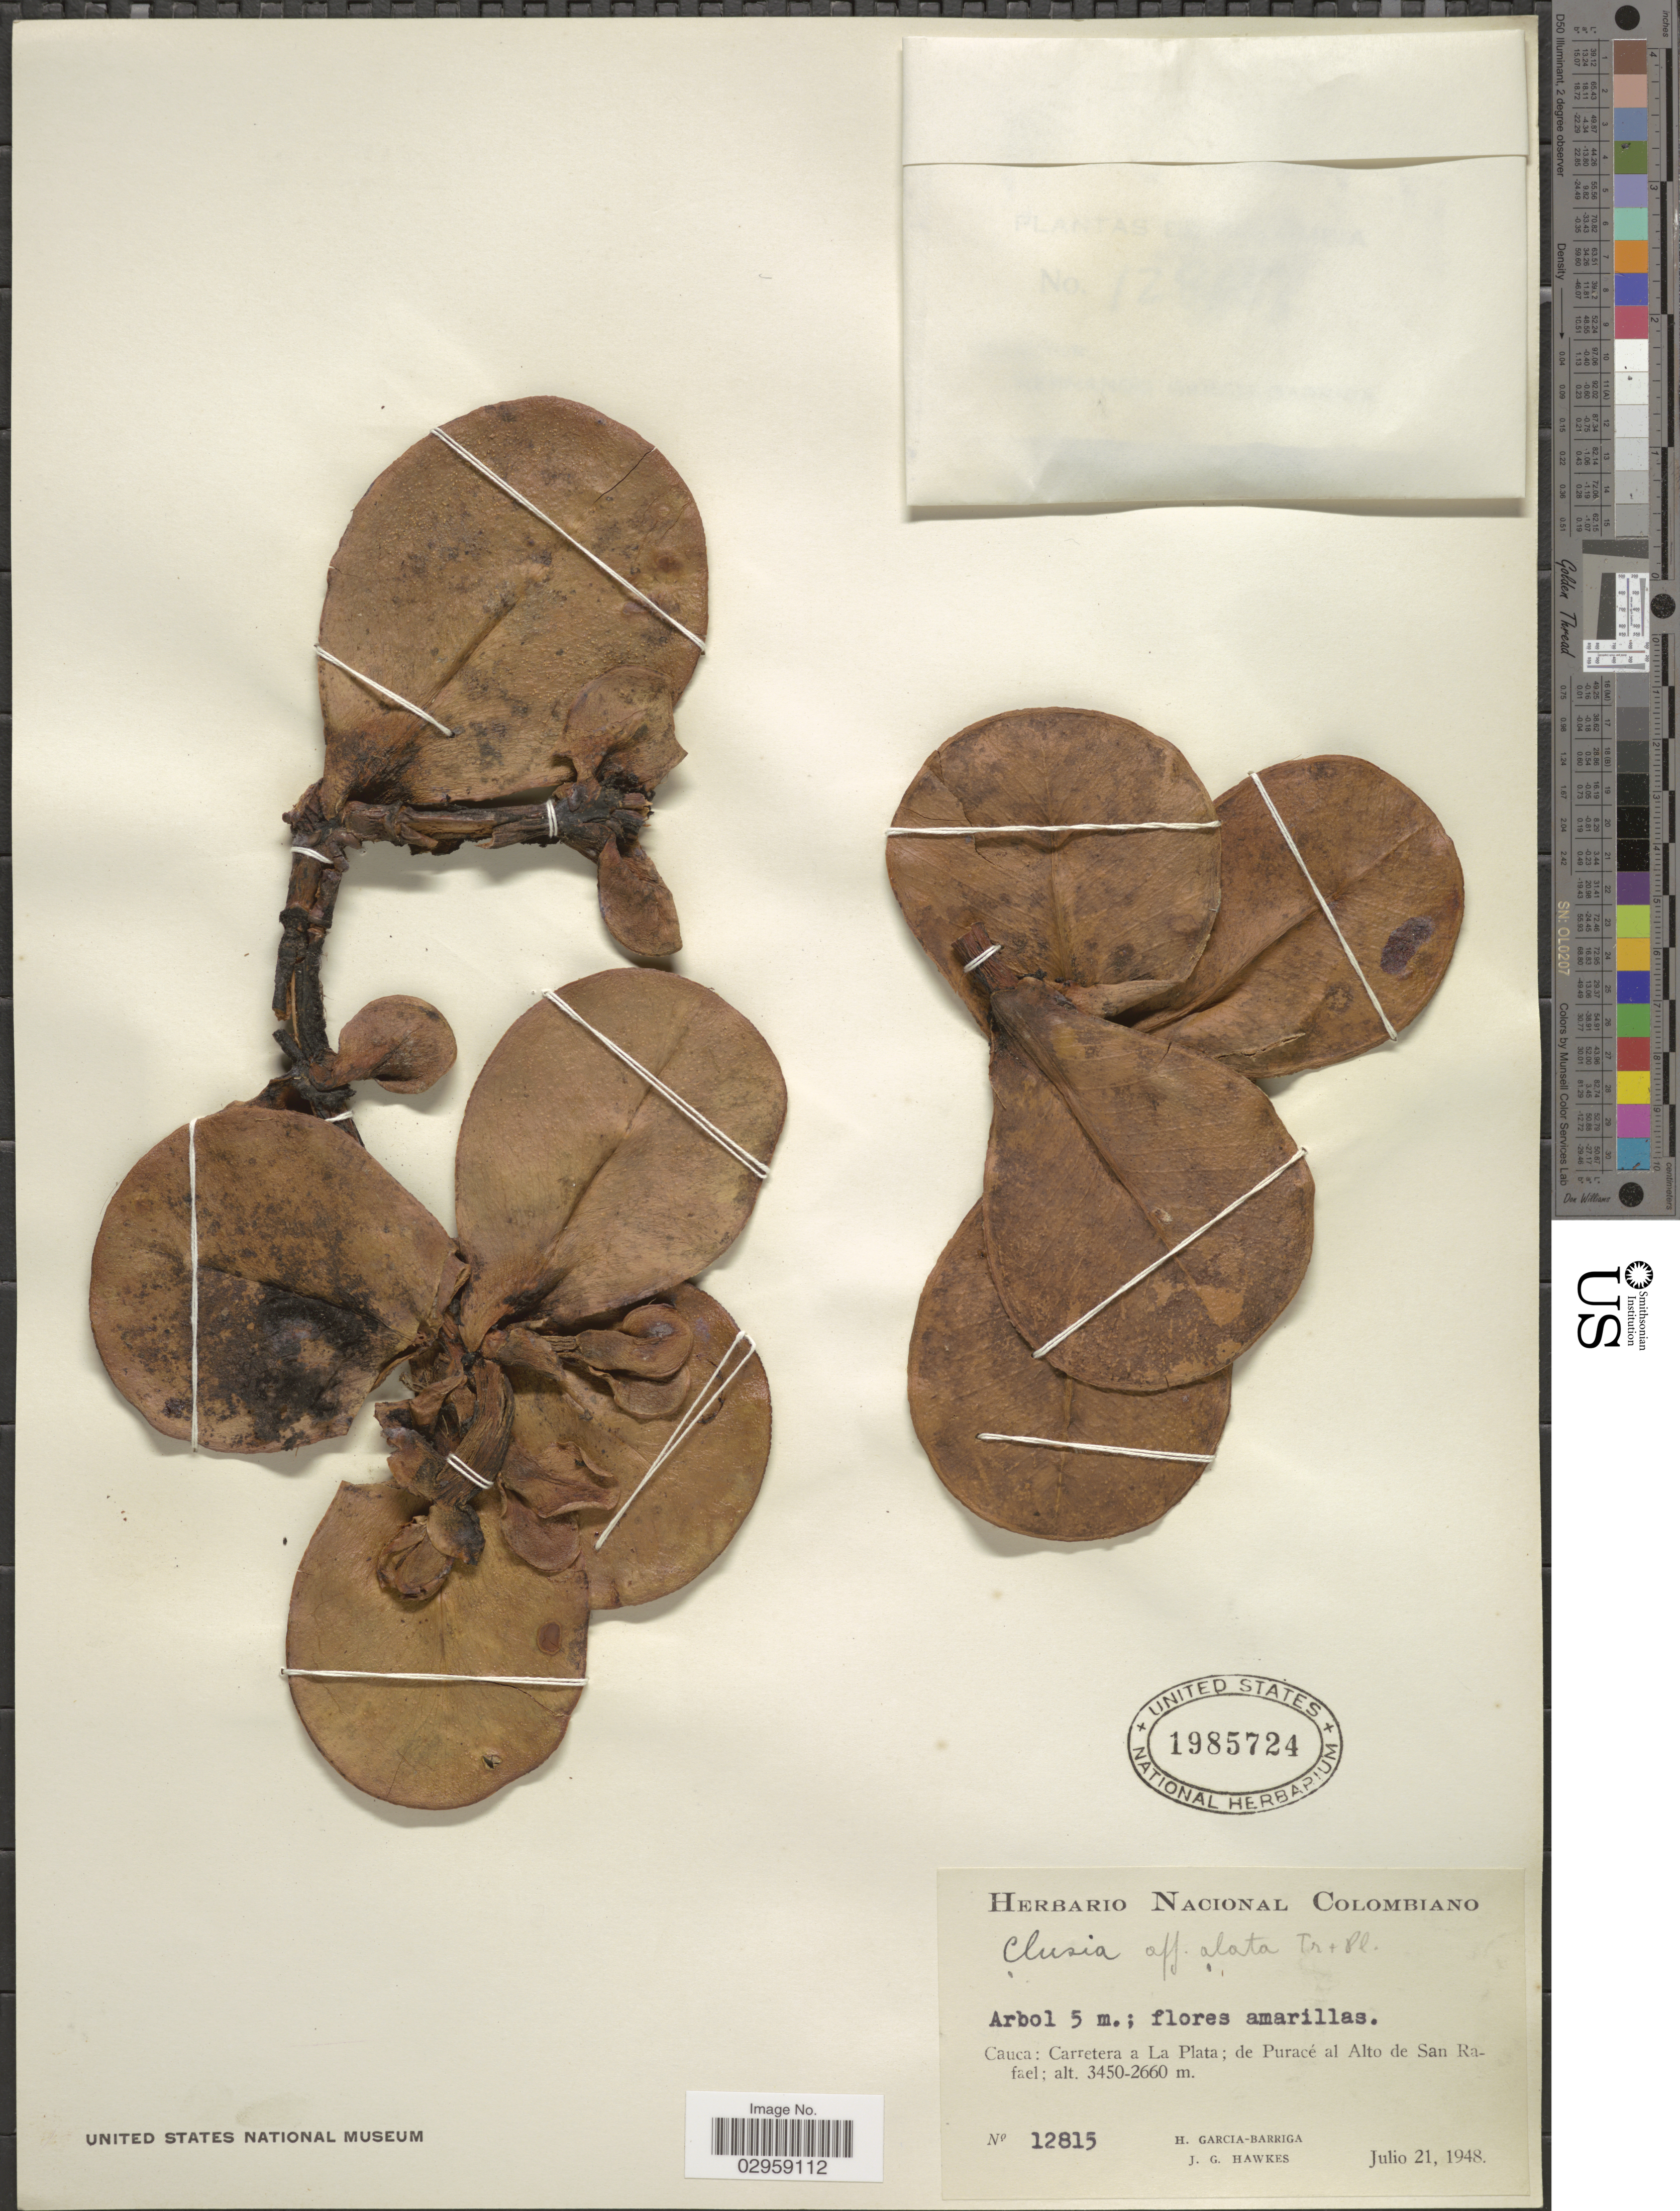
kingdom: Plantae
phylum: Tracheophyta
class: Magnoliopsida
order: Malpighiales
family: Clusiaceae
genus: Clusia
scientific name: Clusia alata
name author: Triana & Planch.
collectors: H. García Barriga & J. Hawkes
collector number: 12815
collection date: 1948-07-21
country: Colombia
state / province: Cauca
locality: Carretera a La Plata; de Puracé al Alto de San Rafael.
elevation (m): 2660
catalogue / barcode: US 1985724